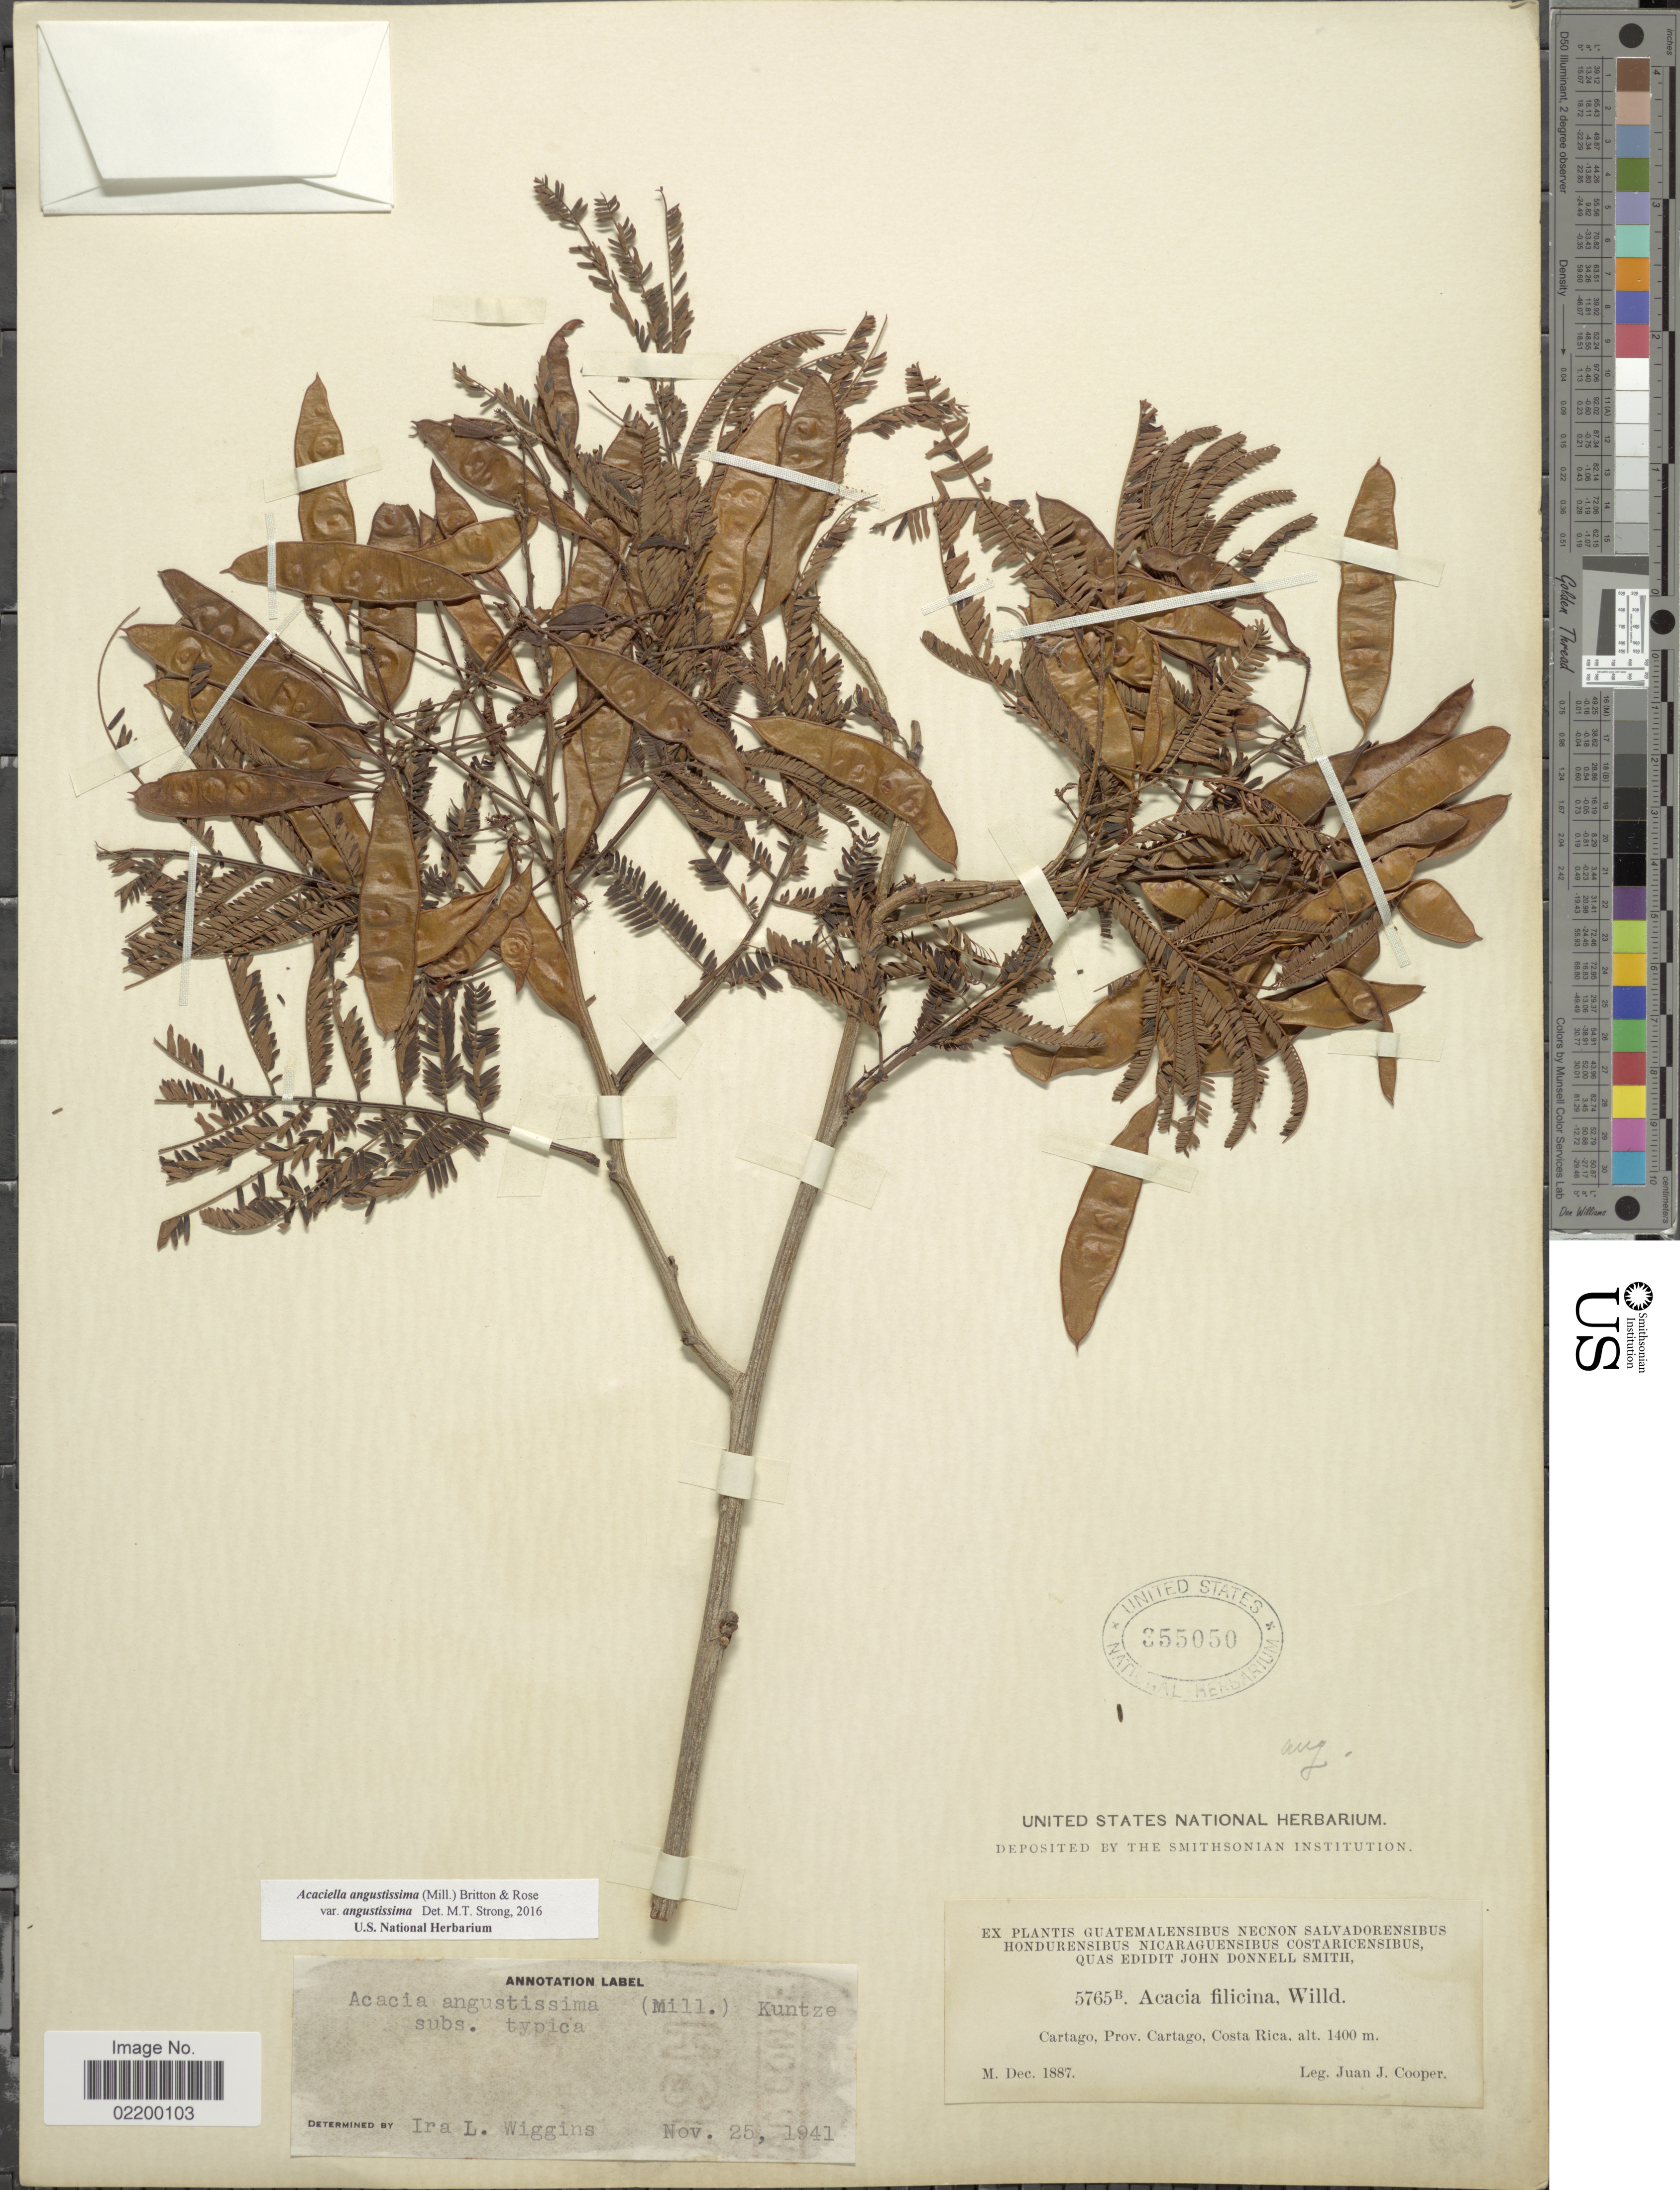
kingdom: Plantae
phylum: Tracheophyta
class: Magnoliopsida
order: Fabales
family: Fabaceae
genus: Acaciella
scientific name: Acaciella angustissima var. angustissima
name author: (Mill.) Britton & Rose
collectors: J. J. Cooper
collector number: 5765b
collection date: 1887-12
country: Costa Rica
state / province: Cartago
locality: Cartago, Prov. Cartago, Costa Rica.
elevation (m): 1400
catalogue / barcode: US 355050